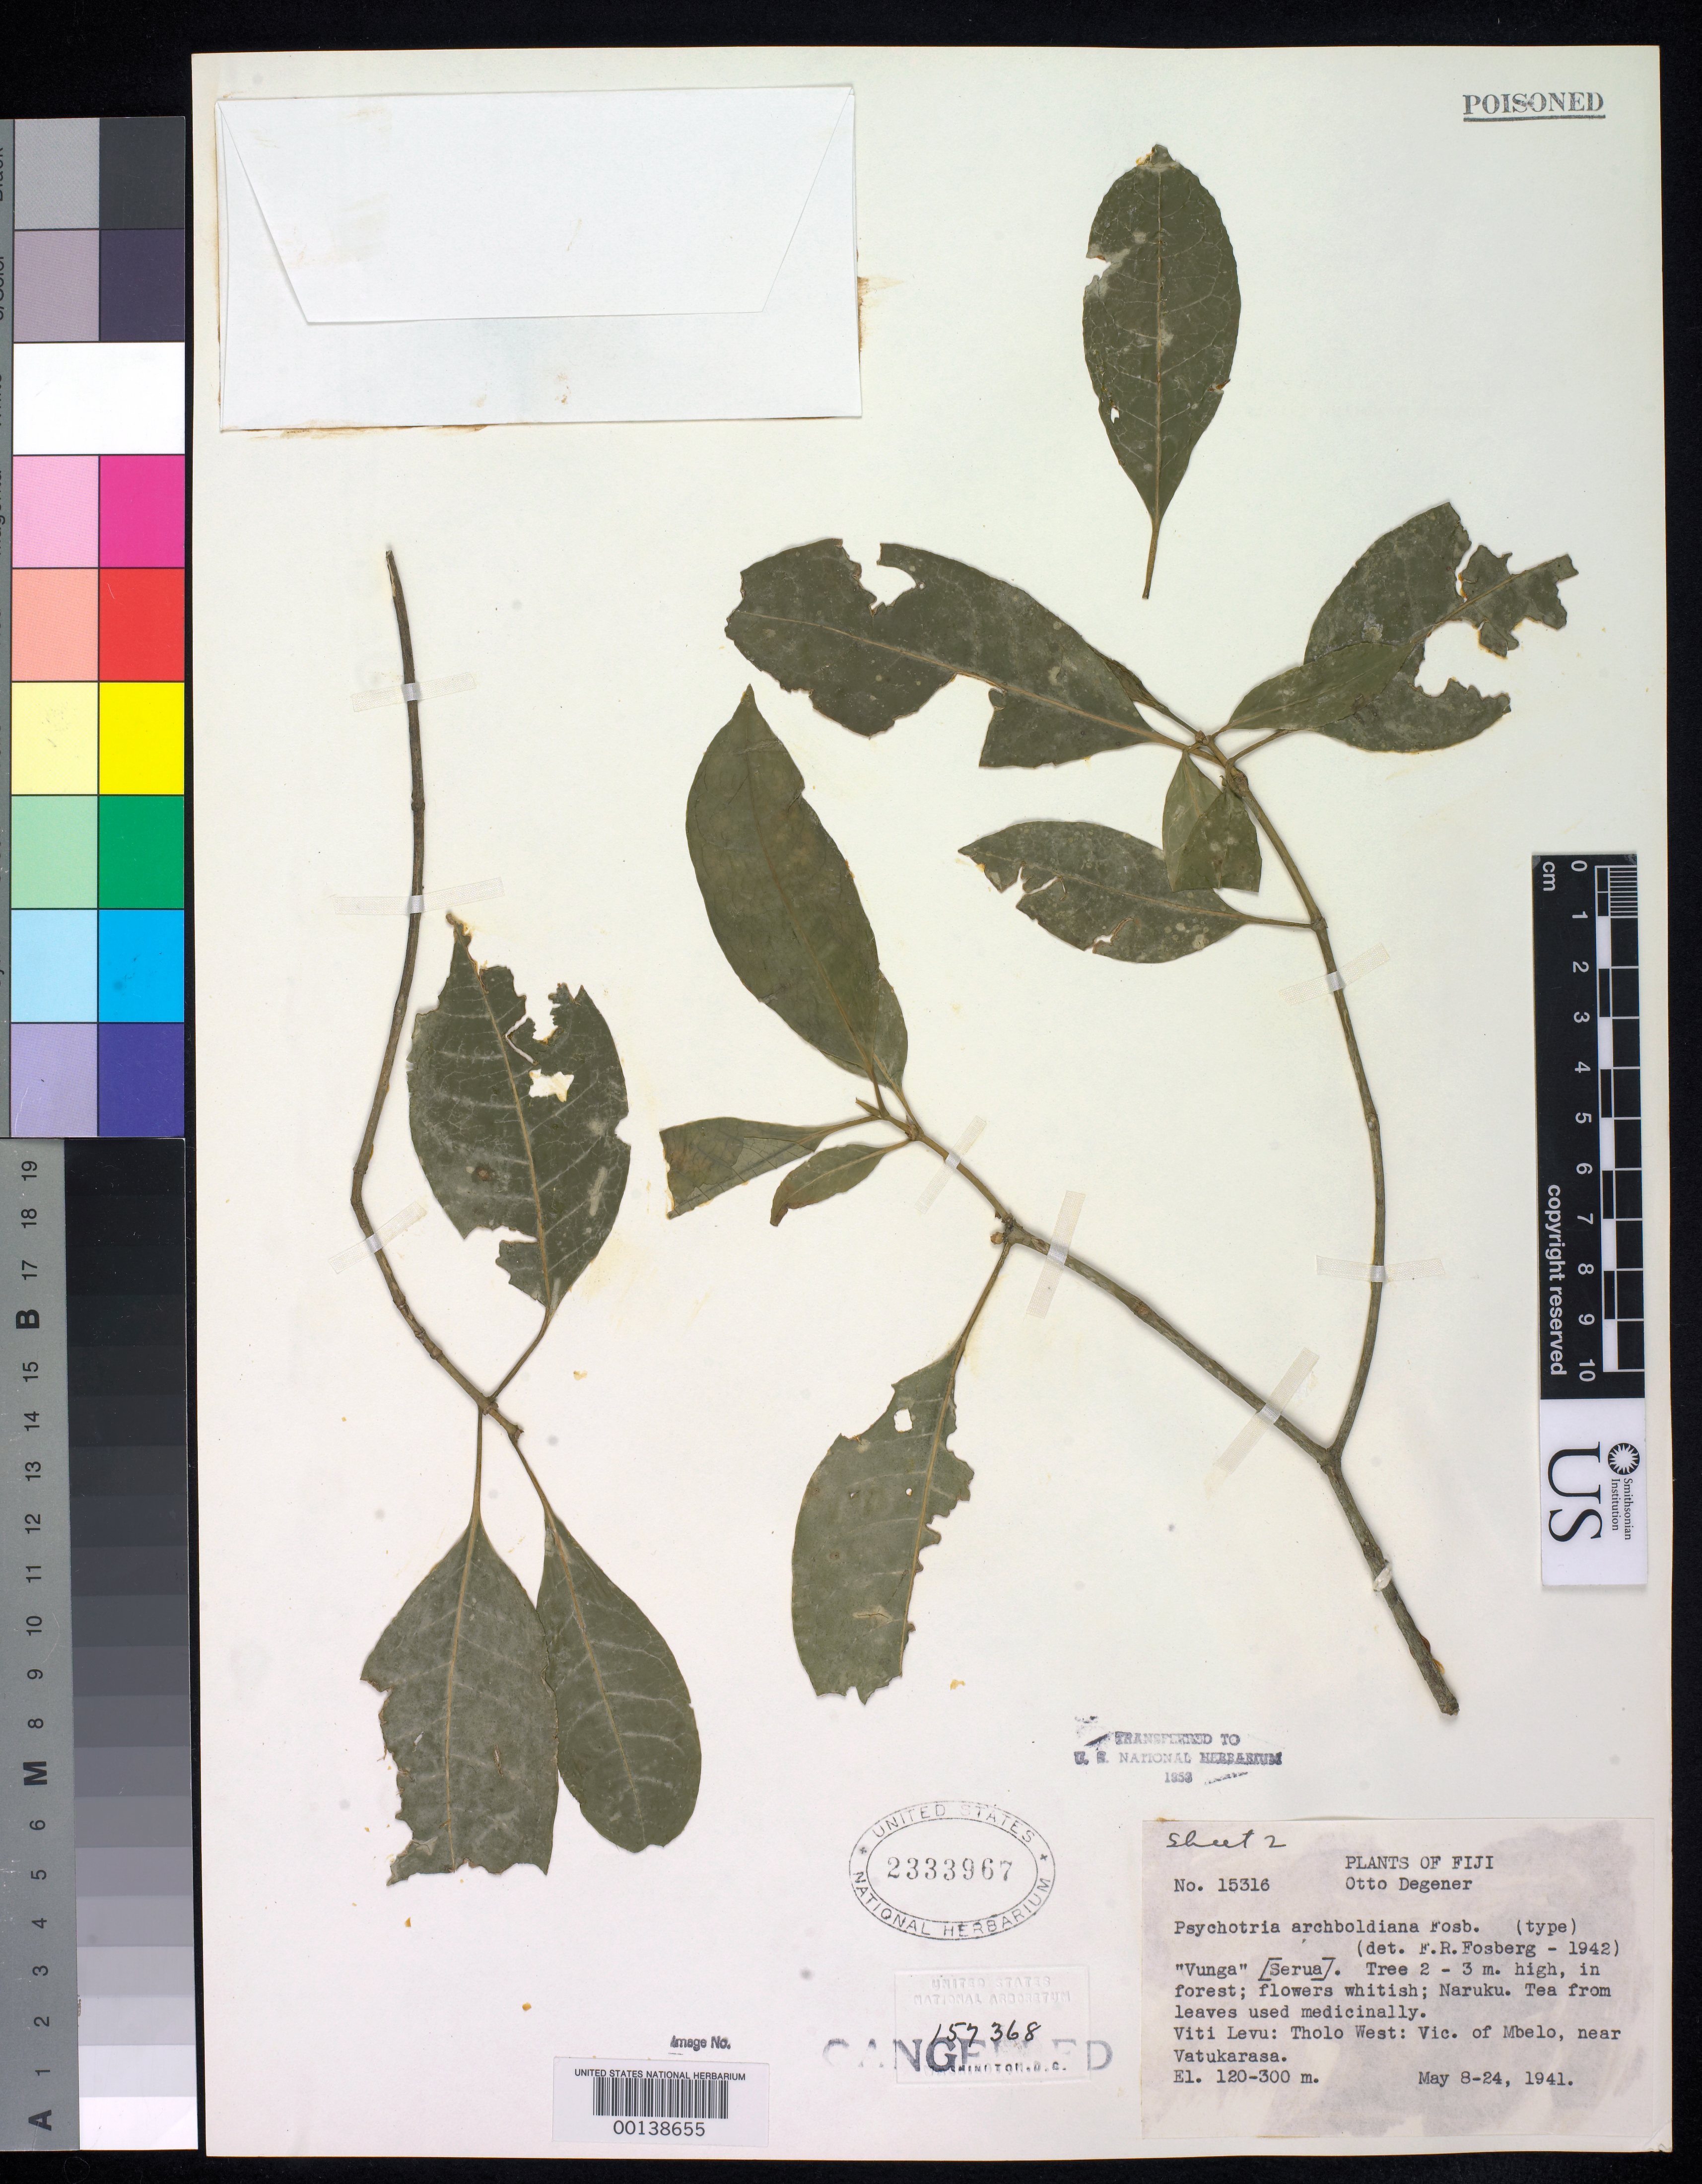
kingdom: Plantae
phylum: Tracheophyta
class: Magnoliopsida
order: Gentianales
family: Rubiaceae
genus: Psychotria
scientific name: Psychotria archboldiana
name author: Fosberg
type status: Holotype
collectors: O. Degener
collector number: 15316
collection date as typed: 08 May 1941 to 24 May 1941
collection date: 1941-05-08/1941-05-24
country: Fiji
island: Viti Levu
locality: Tholo West, Mbelo vicinity, near Vatukarasa. [Viti Levu Group]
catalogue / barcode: US 2333967